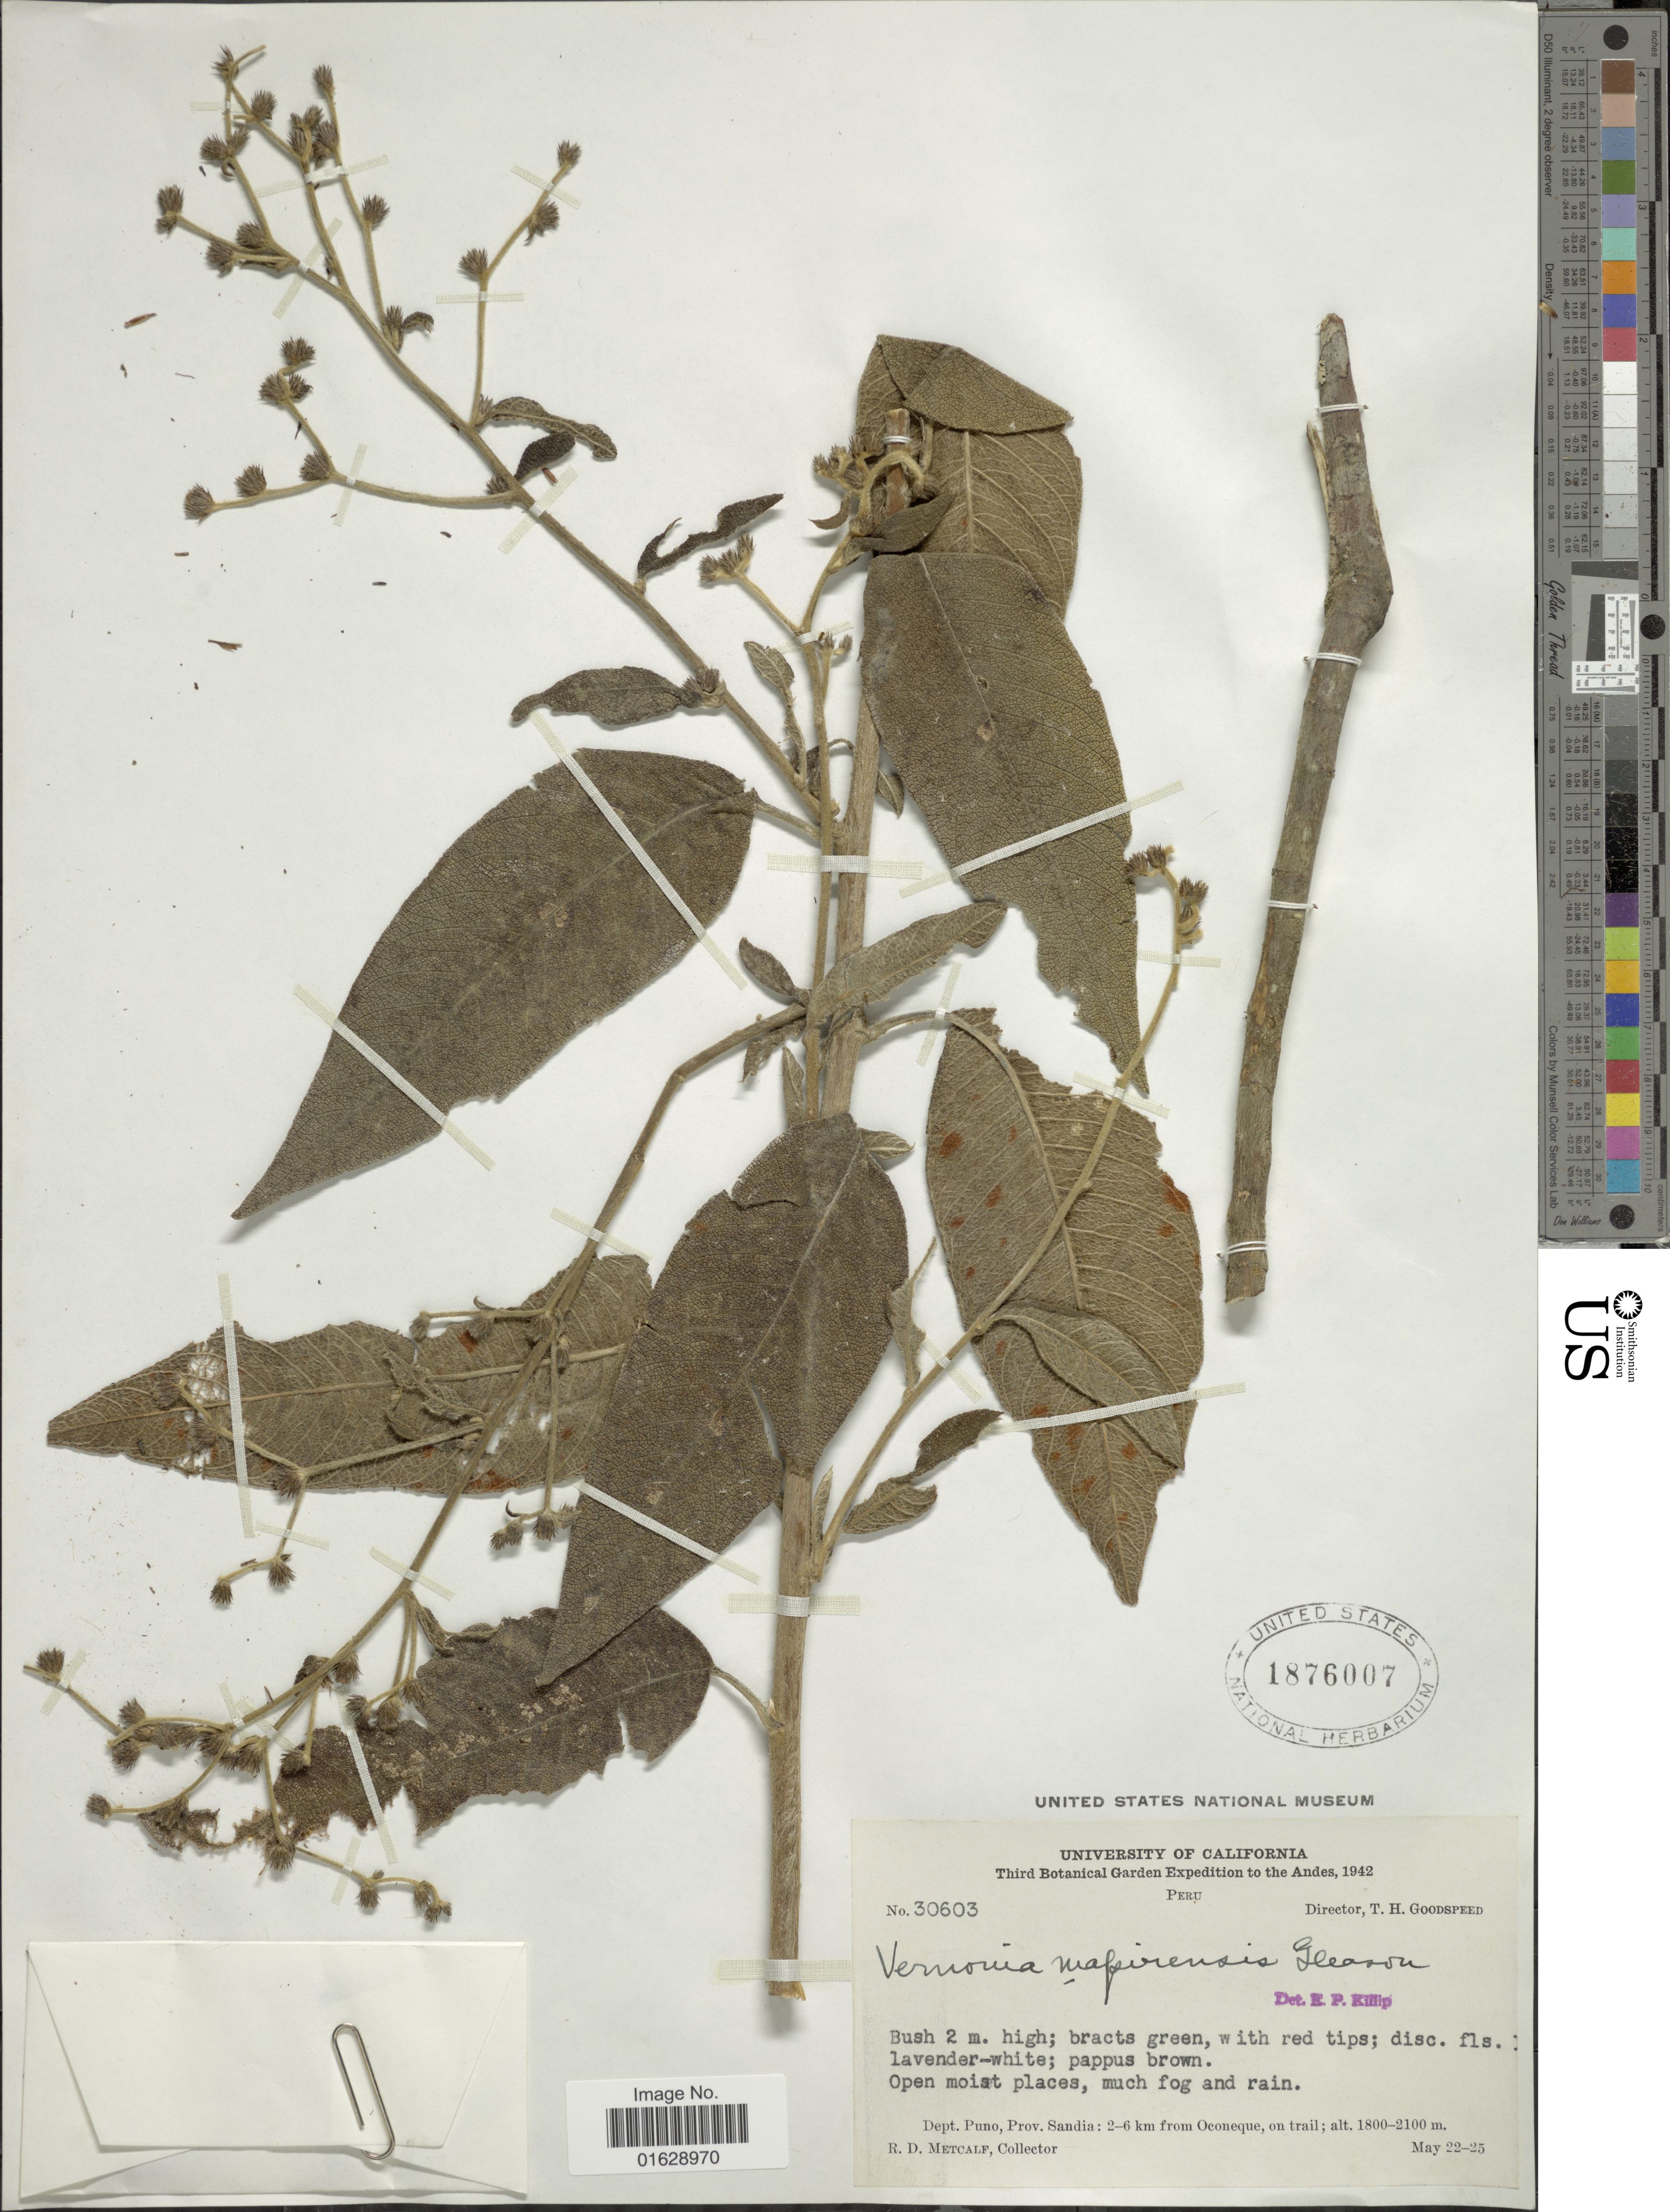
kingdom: Plantae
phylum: Tracheophyta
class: Magnoliopsida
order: Asterales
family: Asteraceae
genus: Lepidaploa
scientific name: Lepidaploa mapirensis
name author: (Gleason) H. Rob.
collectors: R. D. Metcalf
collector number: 30603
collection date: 1942-05-22/1942-05-25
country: Peru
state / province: Puno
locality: Prov. Sandia: 2-6 km from Oconeque, on trail.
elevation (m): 1800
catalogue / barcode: US 1876007